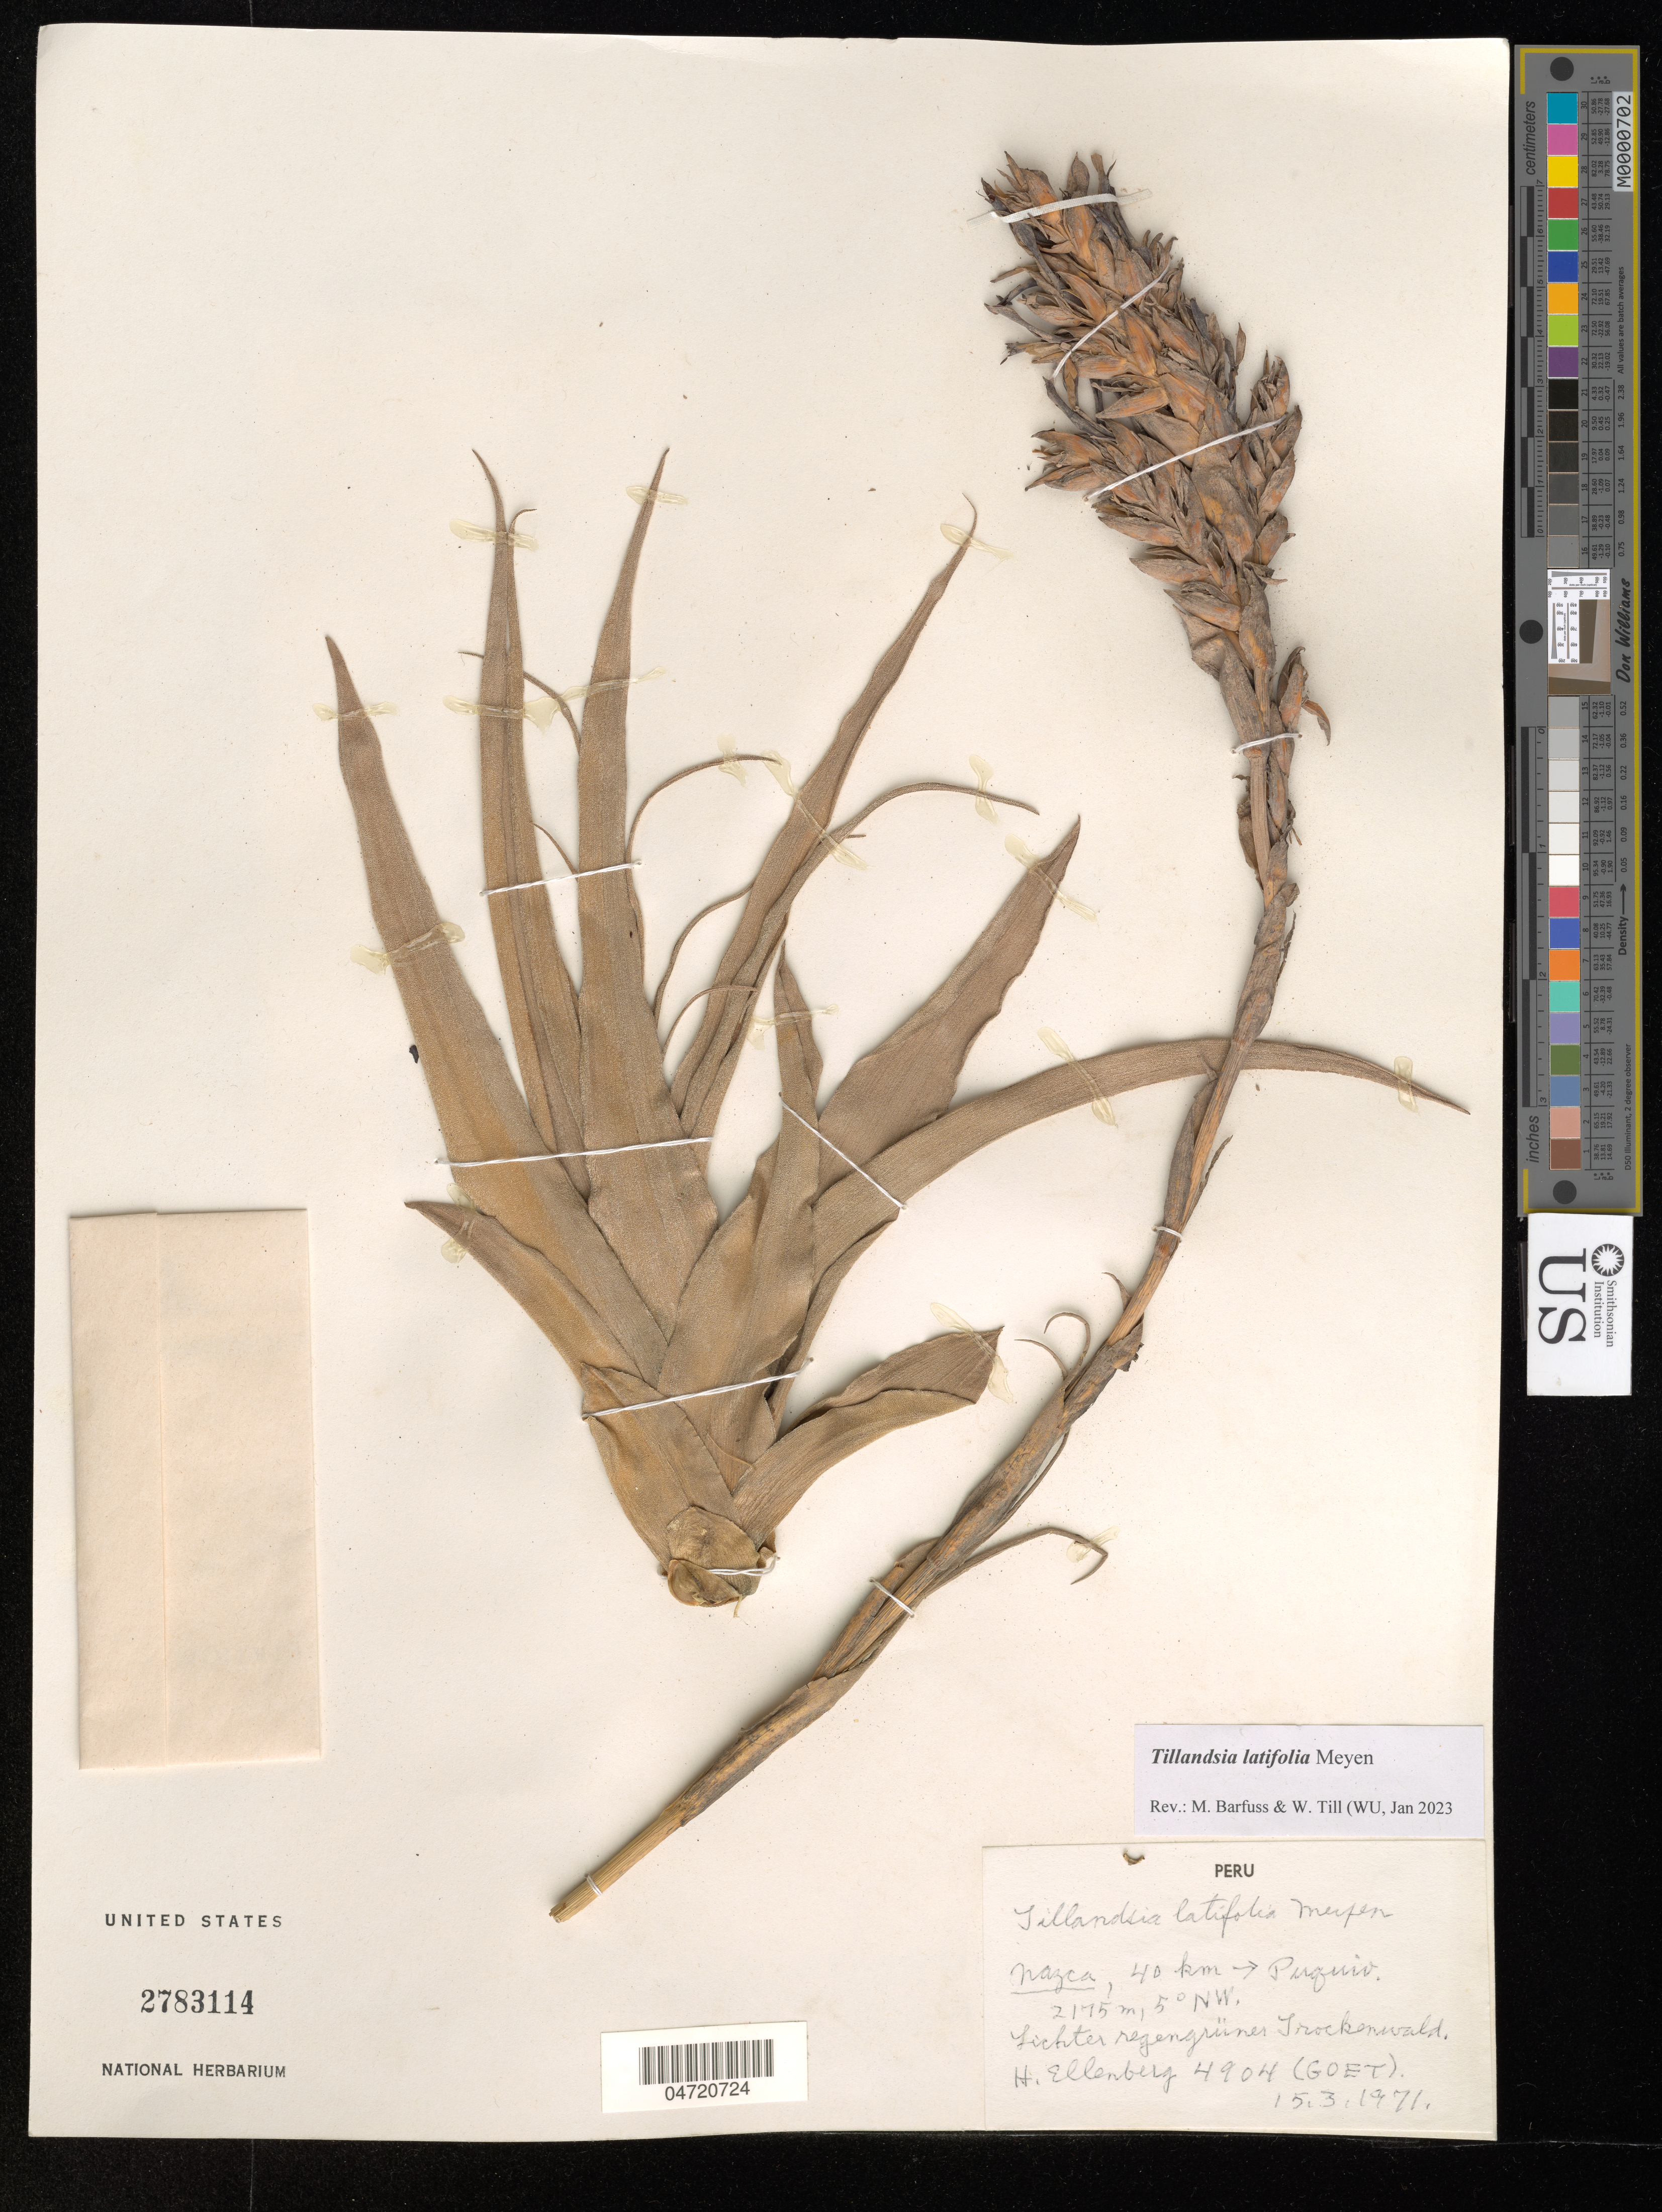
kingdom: Plantae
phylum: Tracheophyta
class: Liliopsida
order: Poales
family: Bromeliaceae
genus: Tillandsia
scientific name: Tillandsia latifolia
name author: Meyen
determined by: Barfuss, Michael H.; Till, W.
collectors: H. Ellenberg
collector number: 4904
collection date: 1971-03-15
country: Peru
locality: Nazca, 40 km Puquio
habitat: Lichter regengrunes Trockenwald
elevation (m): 2175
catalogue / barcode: US 2783114